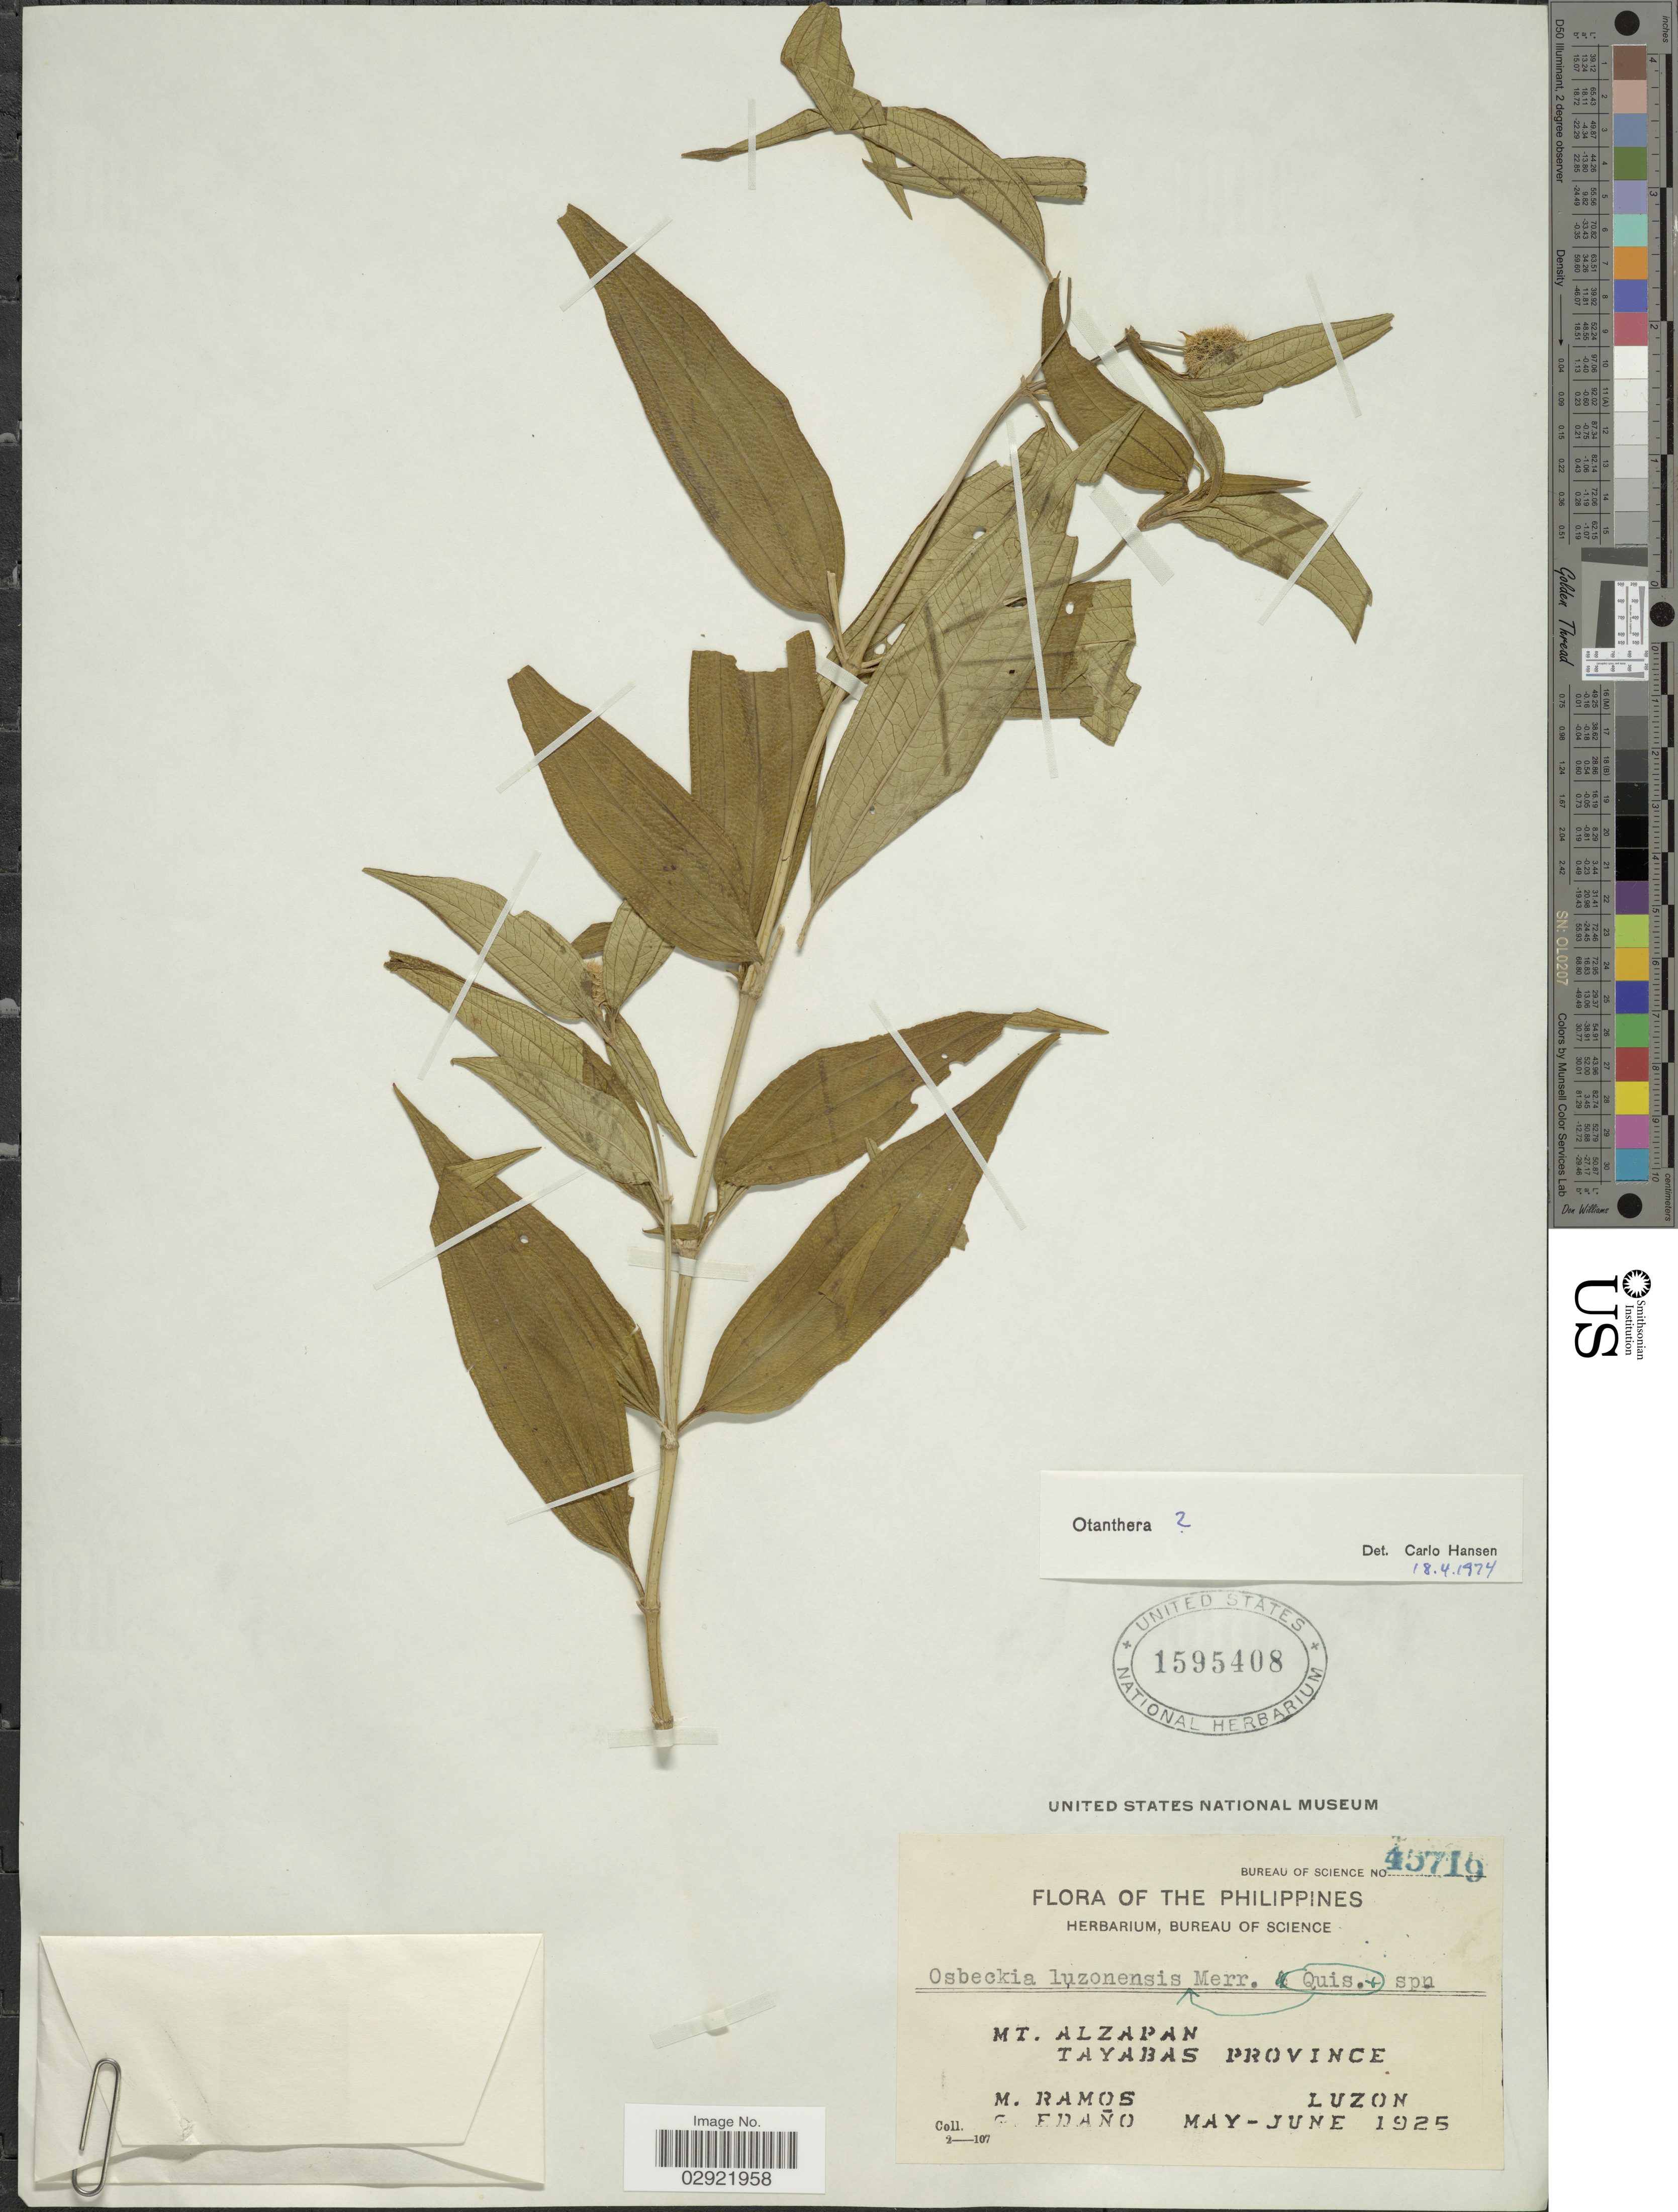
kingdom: Plantae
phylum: Tracheophyta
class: Magnoliopsida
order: Myrtales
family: Melastomataceae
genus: Melastoma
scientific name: Melastoma sp.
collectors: M. Ramos & G. Edaño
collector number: Bureau of Science 45719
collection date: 1925-05/1925-06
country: Philippines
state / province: Calabarzon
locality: Mt. Alzapan, Tayabas Province, Luzon.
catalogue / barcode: US 1595408